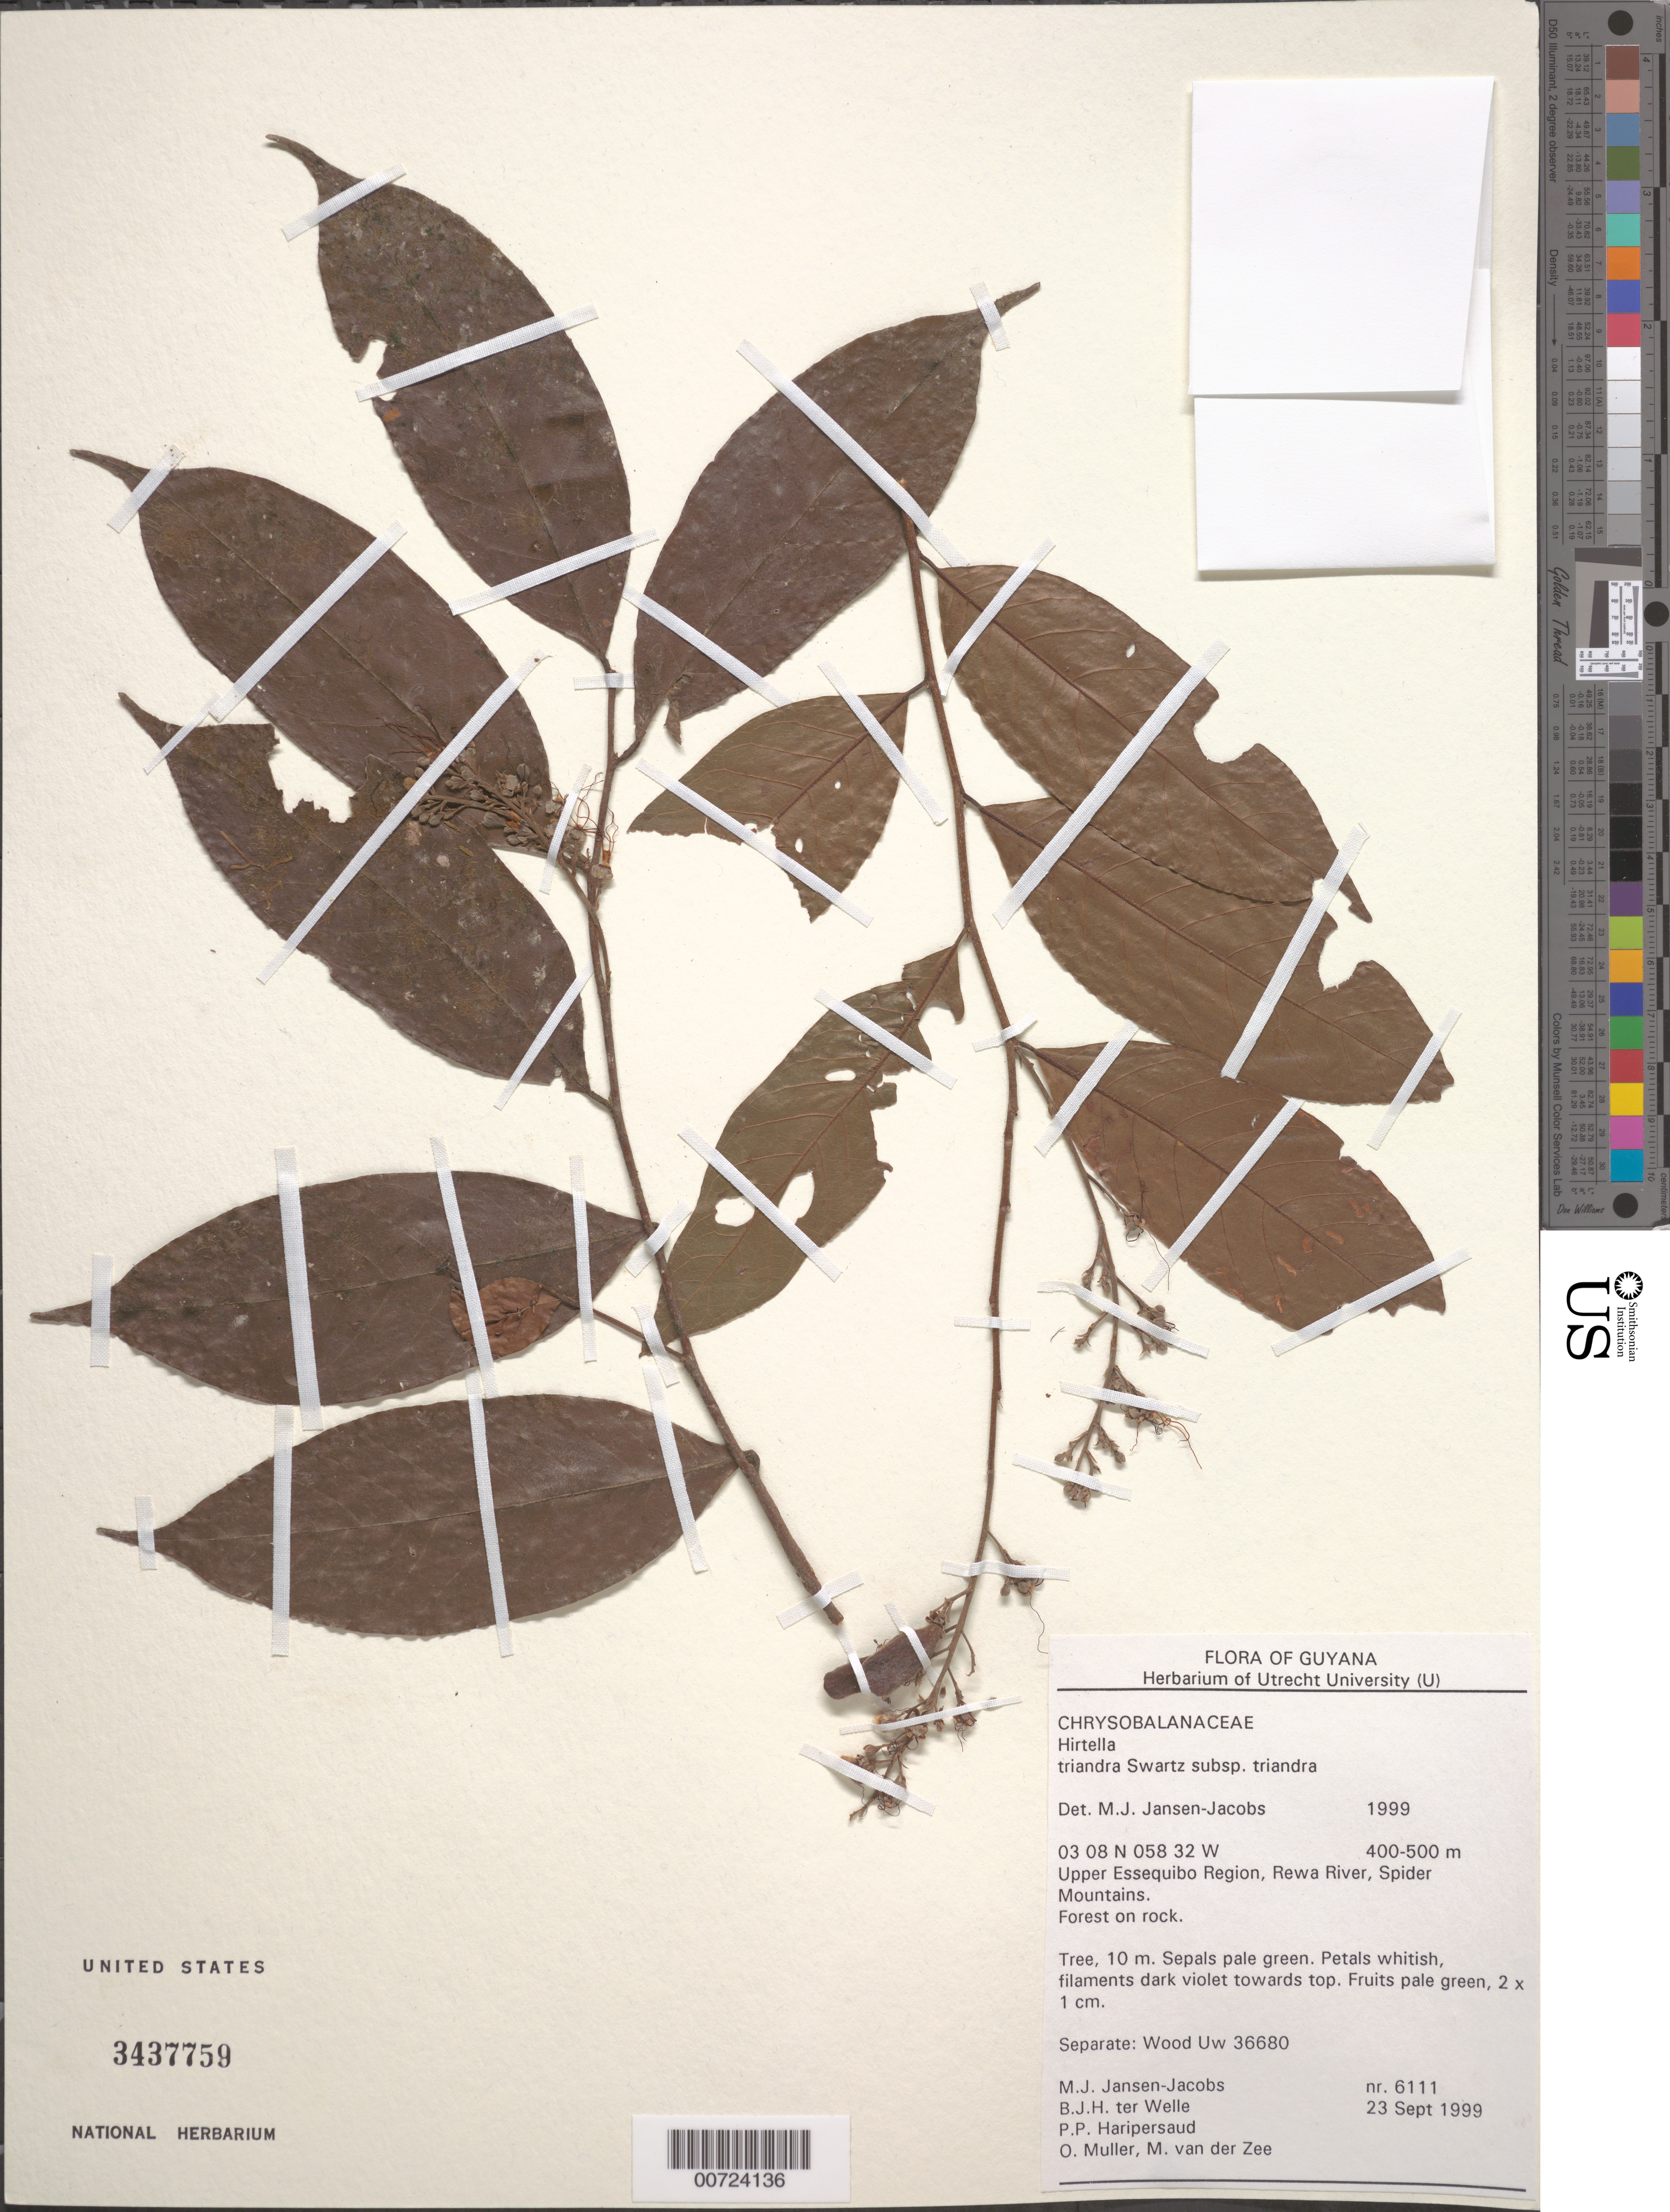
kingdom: Plantae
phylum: Tracheophyta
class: Magnoliopsida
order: Malpighiales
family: Chrysobalanaceae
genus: Hirtella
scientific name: Hirtella triandra subsp. triandra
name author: Sw.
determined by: Jansen-Jacobs, M. J., (U), Nationaal Herbarium Nederland, Utrecht University branch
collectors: M. J. Jansen-Jacobs, B. Welle, P. Haripersaud, O. Muller & M. van der Zee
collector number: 6111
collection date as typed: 23-Sep-99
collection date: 1999-09-23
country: Guyana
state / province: U. Takutu-U. Essequibo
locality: Rewa River, Spider Mts., Upper Essequibo Region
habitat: Forest on rock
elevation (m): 400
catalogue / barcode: US 3437759